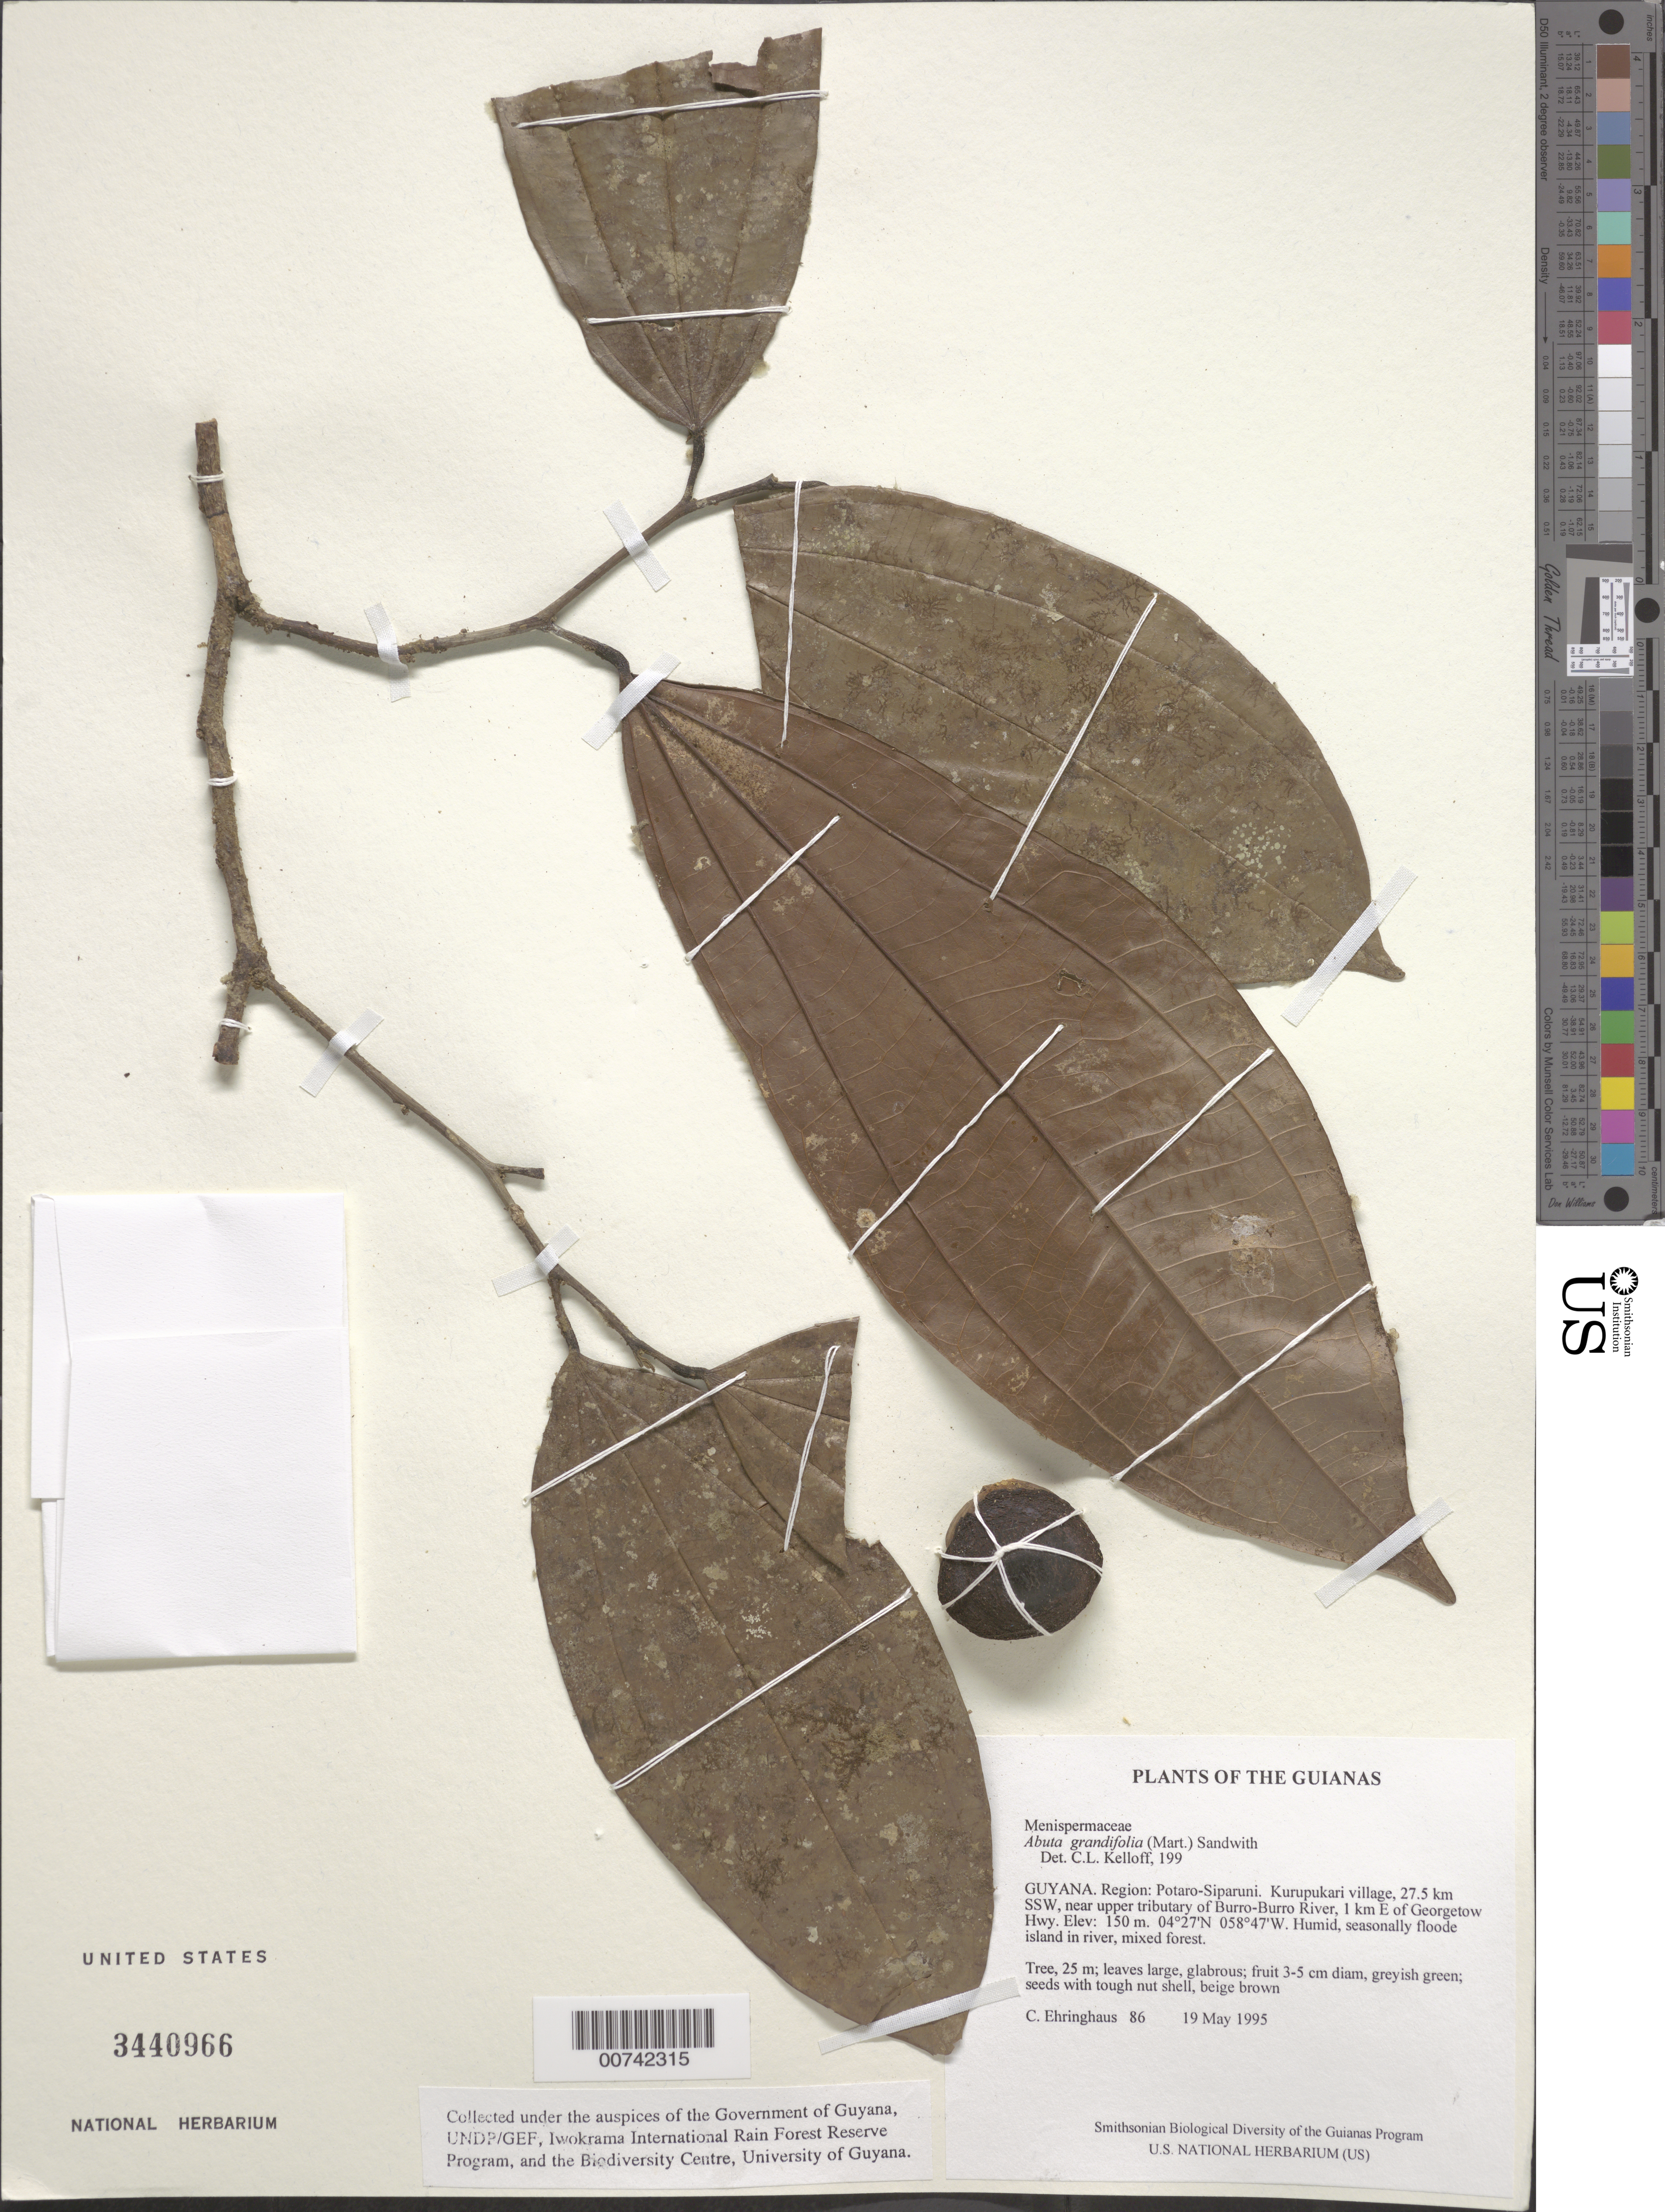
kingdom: Plantae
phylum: Tracheophyta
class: Magnoliopsida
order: Ranunculales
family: Menispermaceae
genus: Abuta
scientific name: Abuta grandifolia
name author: (Mart.) Sandwith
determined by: Kelloff, Carol L., (US), Smithsonian Institution - National Museum of Natural History (UNITED STATES)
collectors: C. Ehringhaus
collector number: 86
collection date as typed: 19 May 1995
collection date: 1995-05-19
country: Guyana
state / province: Potaro-Siparuni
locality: Kurupukari village, 27.5 km SSW, near upper tributary of Burro-Burro River, 1 km E of Georgetown Hwy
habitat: Humid, seasonally flooded island in river, mixed forest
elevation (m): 150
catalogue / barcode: US 3440966